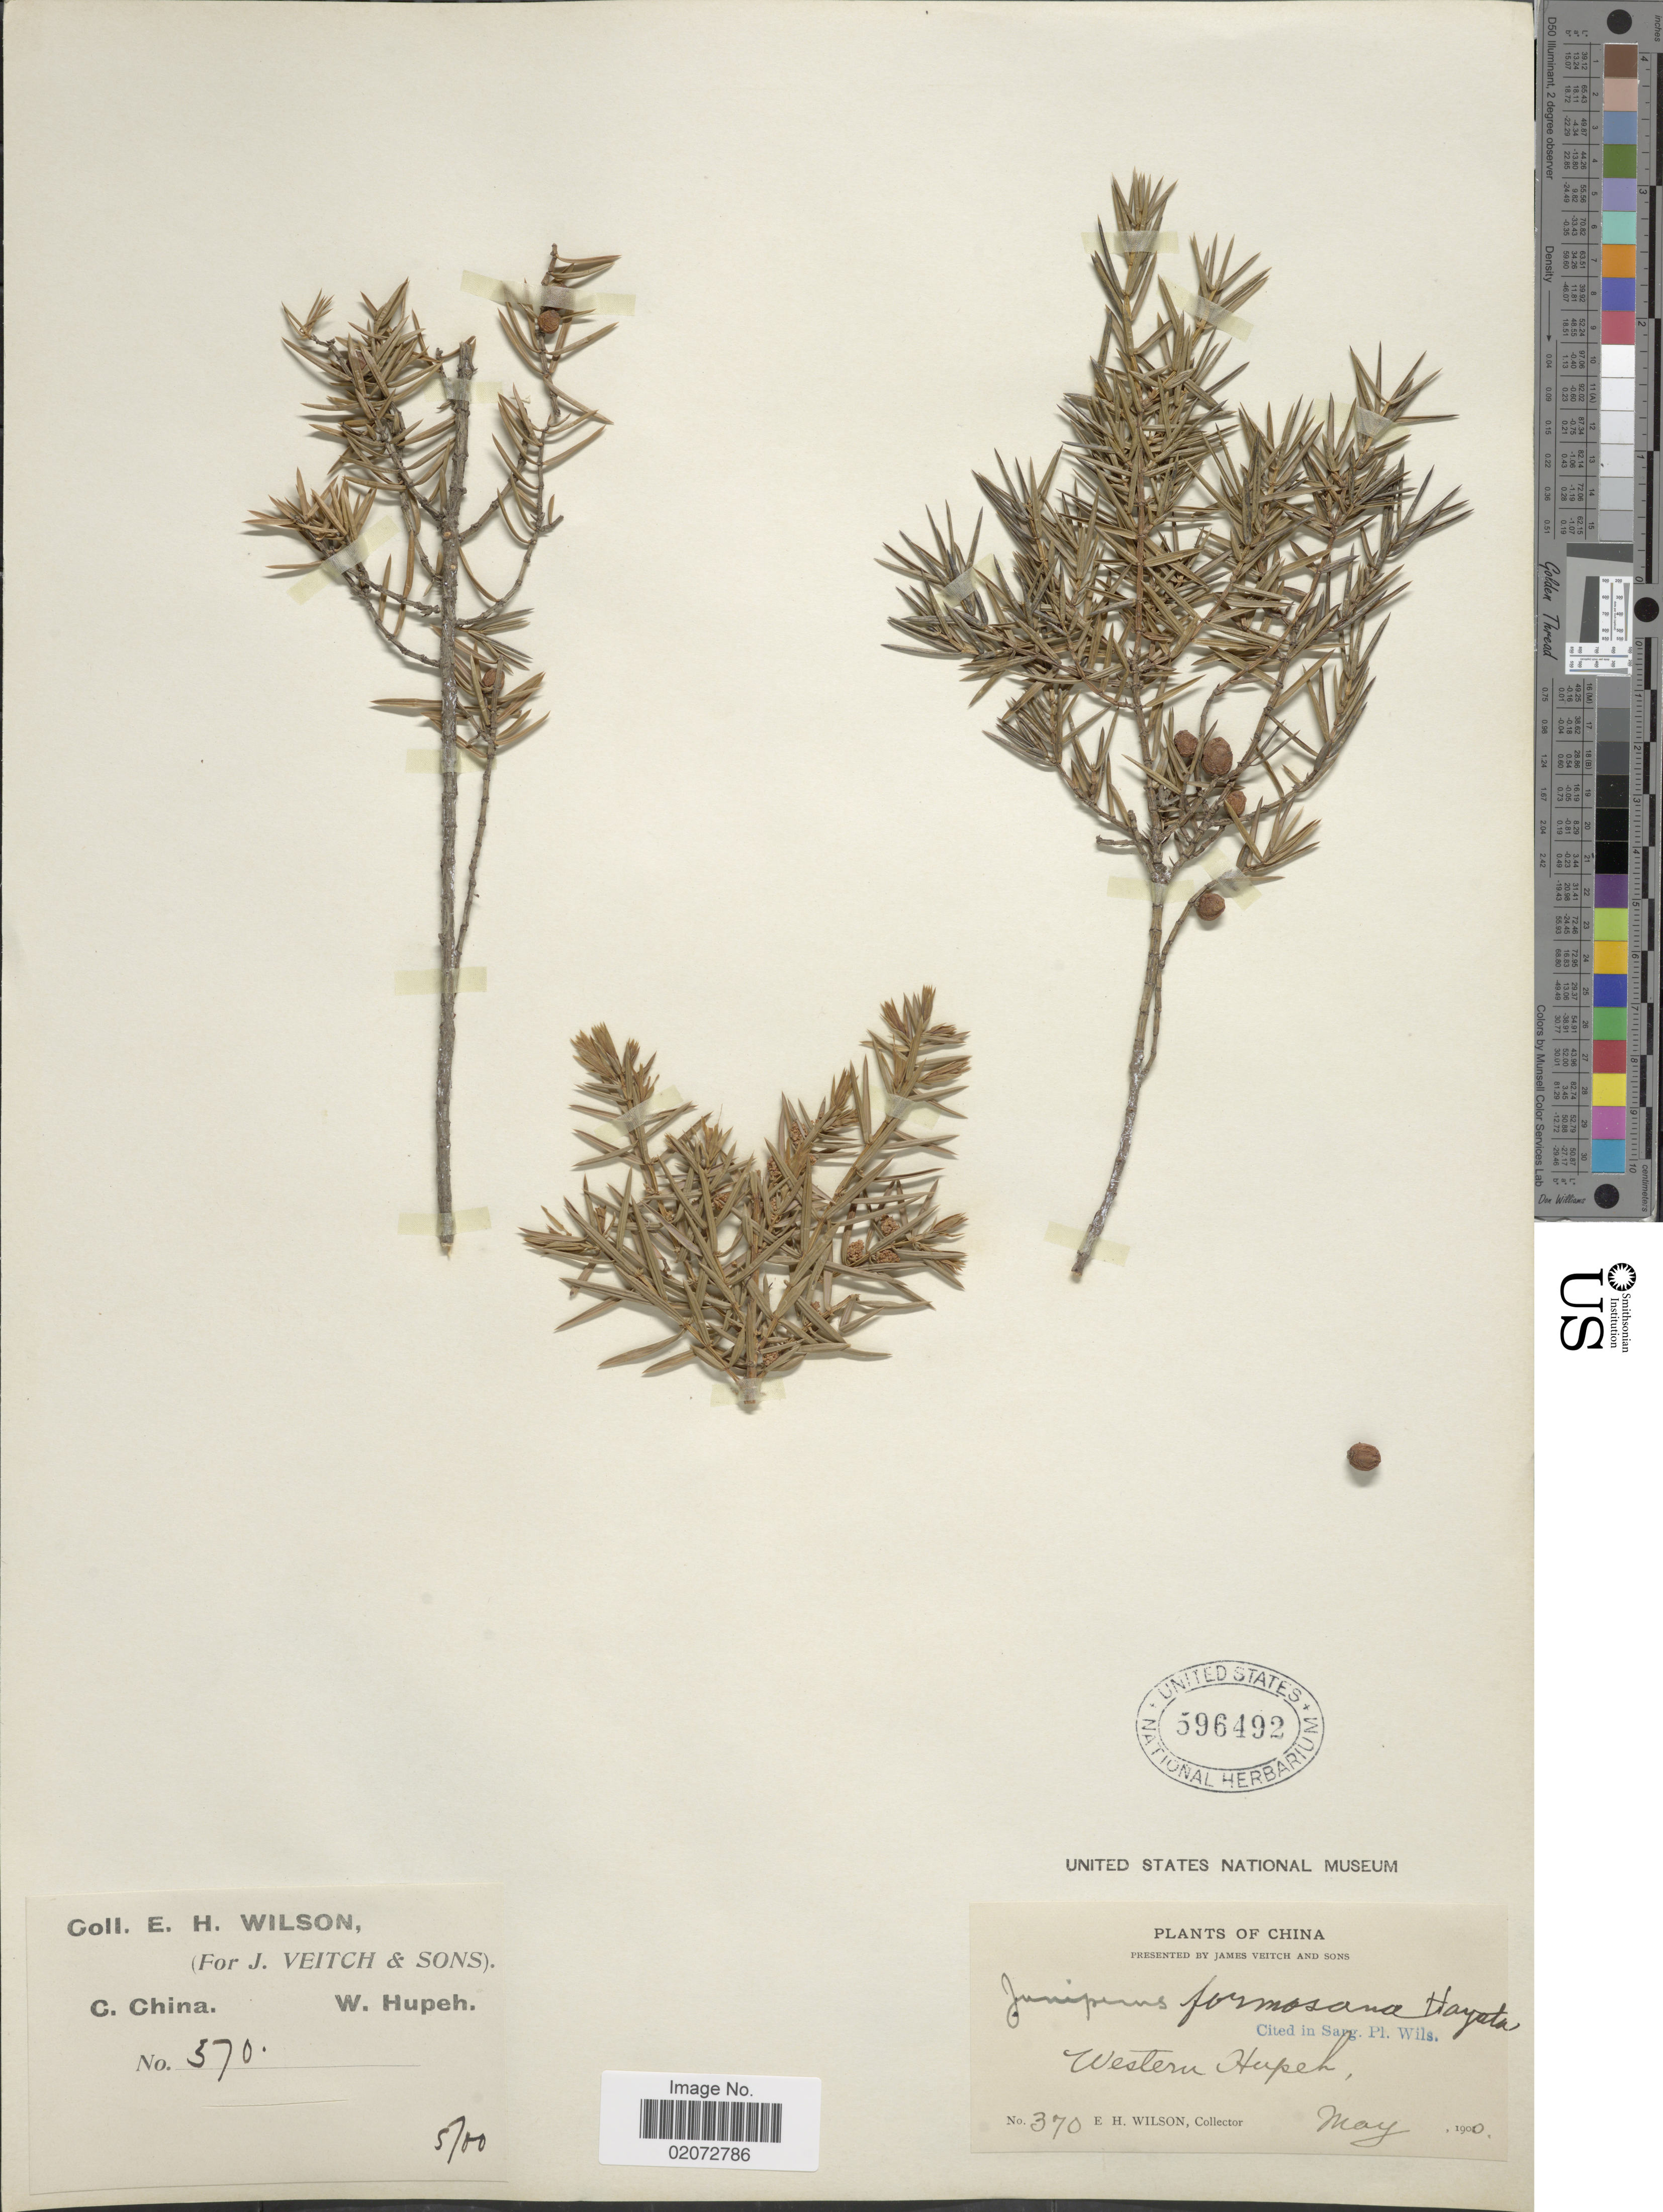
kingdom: Plantae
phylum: Tracheophyta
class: Pinopsida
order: Pinales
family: Cupressaceae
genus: Juniperus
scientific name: Juniperus formosana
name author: Hayata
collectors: E. Wilson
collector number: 370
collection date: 1900-05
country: China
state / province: Hubei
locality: Western Hupeh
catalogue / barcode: US 596492